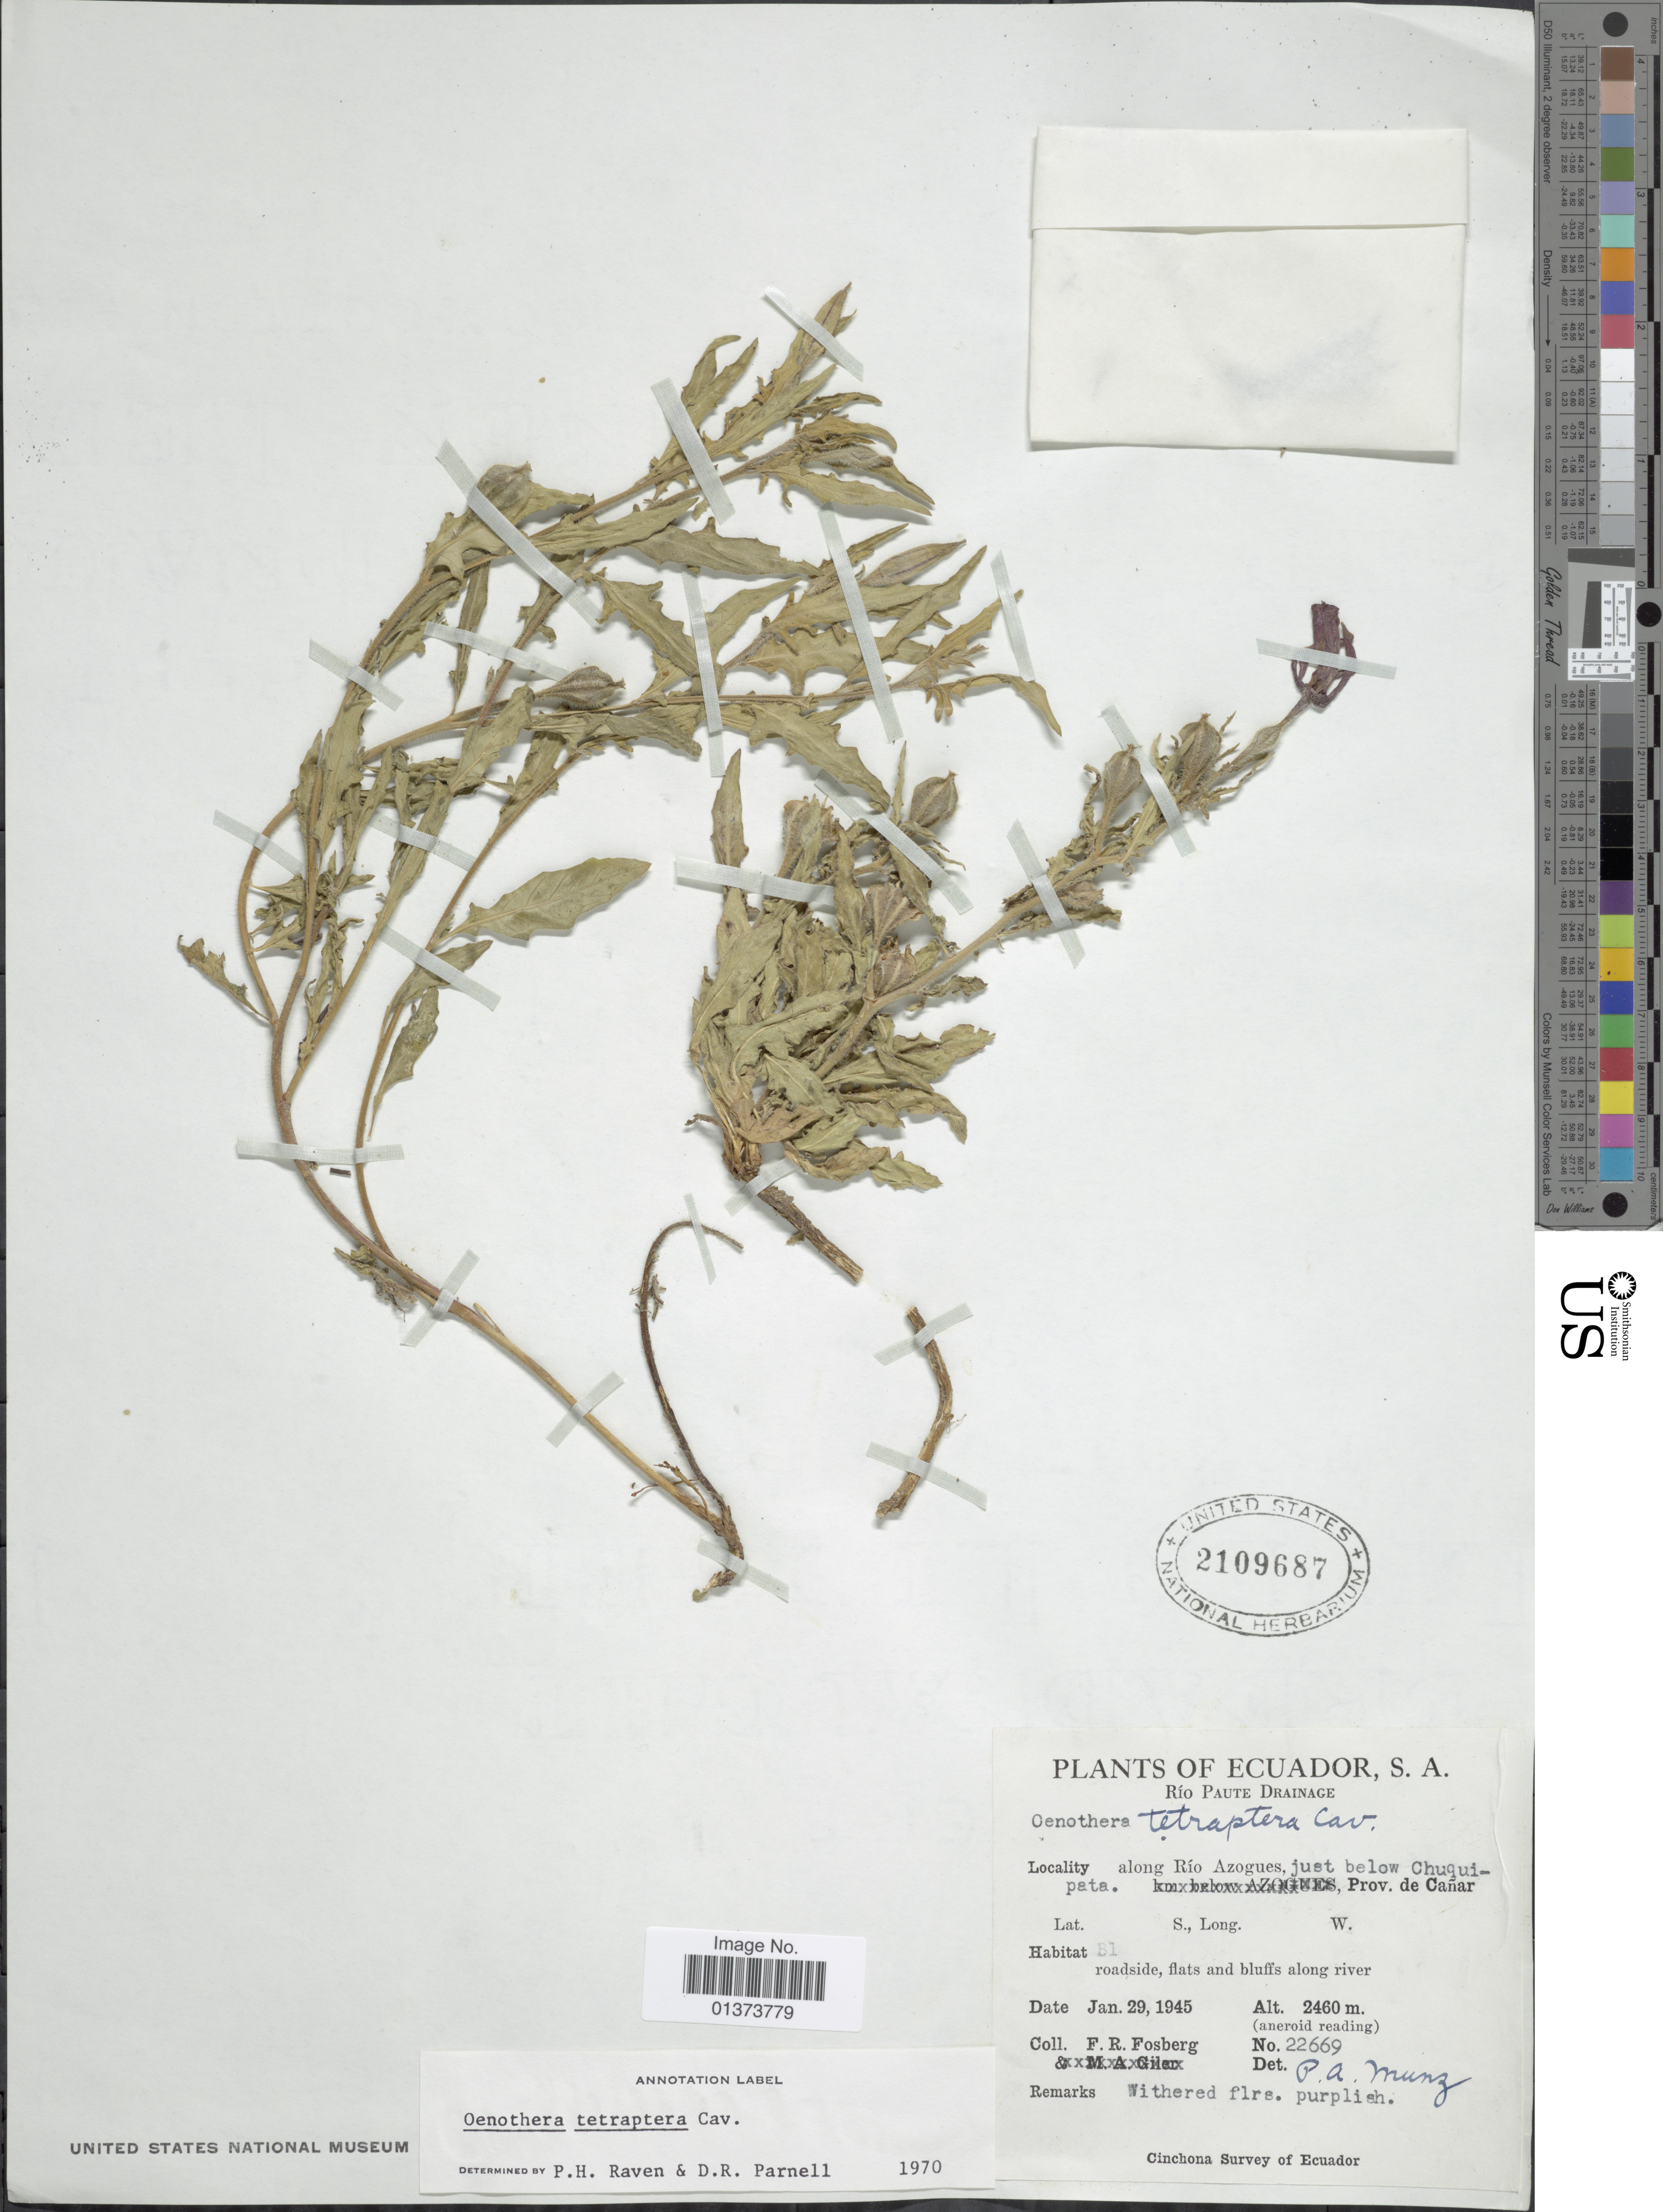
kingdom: Plantae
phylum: Tracheophyta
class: Magnoliopsida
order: Myrtales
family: Onagraceae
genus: Oenothera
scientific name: Oenothera tetraptera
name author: Cav.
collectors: F. R. Fosberg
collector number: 22669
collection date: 1945-01-29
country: Ecuador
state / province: Cañar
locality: Rio Paute drainage, Along Río Azogues, just below Chuquipata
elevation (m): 2460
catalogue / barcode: US 2109687